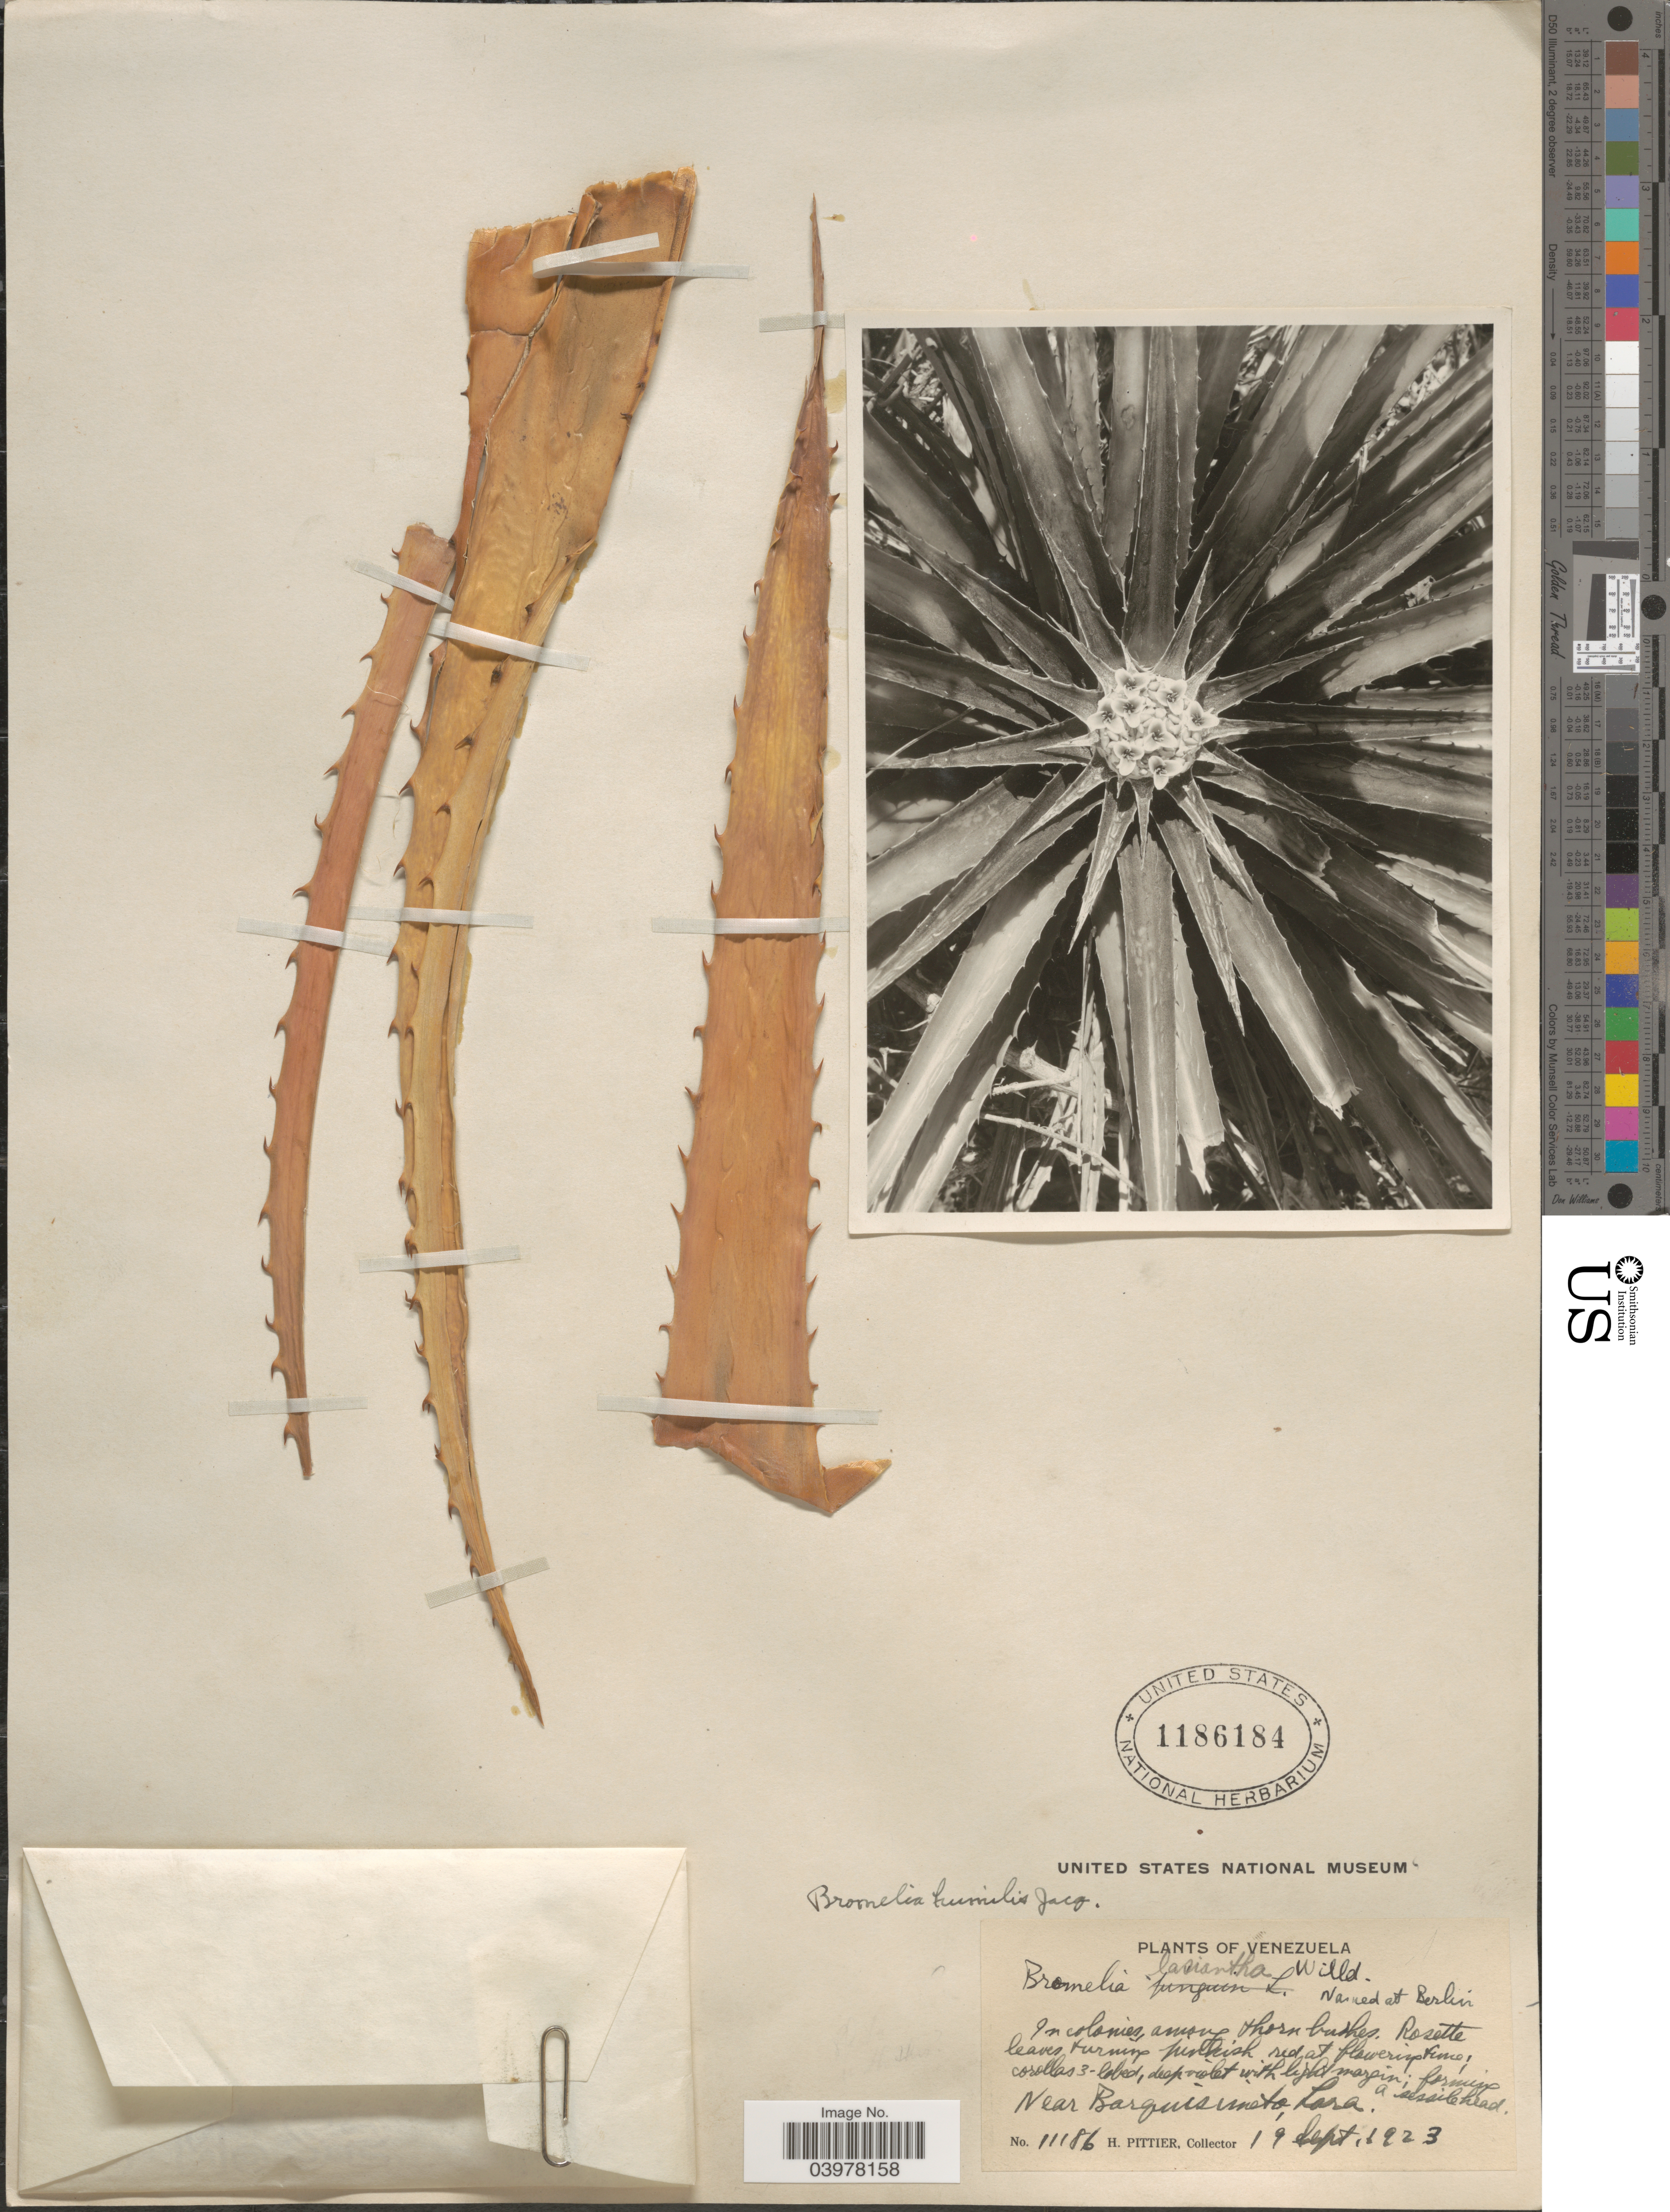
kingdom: Plantae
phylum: Tracheophyta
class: Liliopsida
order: Poales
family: Bromeliaceae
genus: Bromelia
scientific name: Bromelia humilis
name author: Jacq.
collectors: H. F. Pittier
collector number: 11186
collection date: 1923-09-19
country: Venezuela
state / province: Lara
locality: Near Barquisimeto.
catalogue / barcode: US 1186184